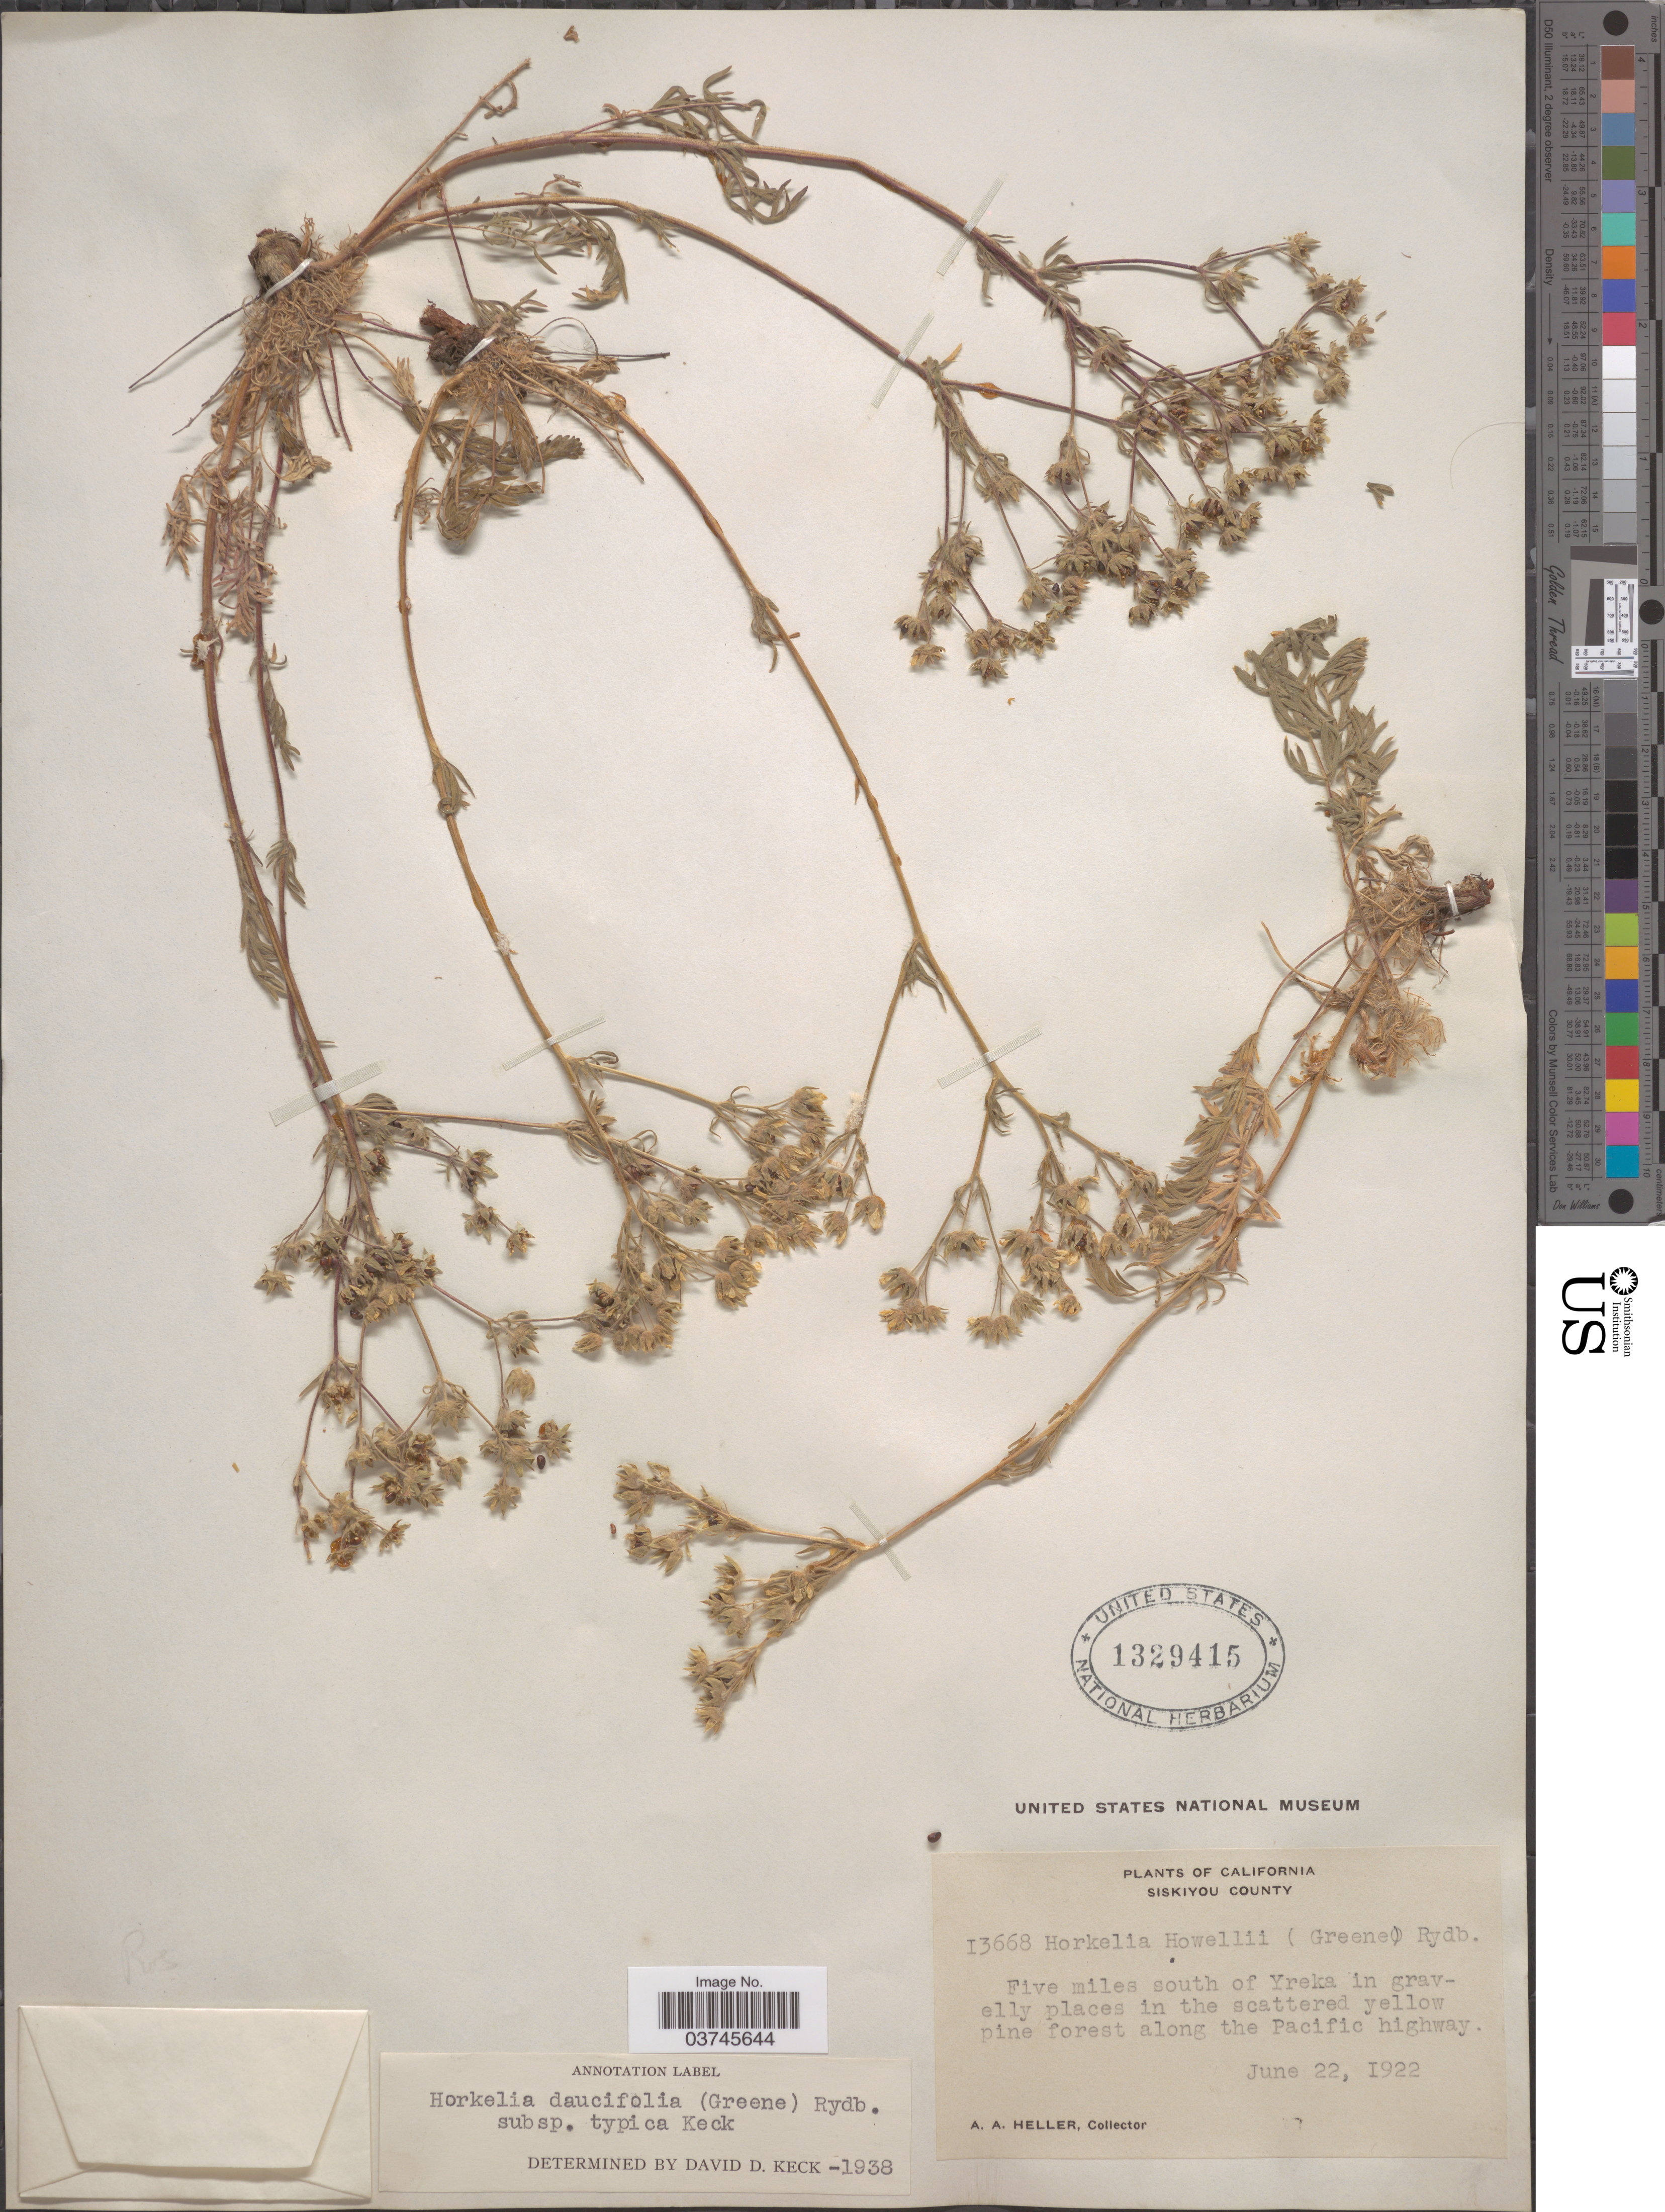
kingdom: Plantae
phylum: Tracheophyta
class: Magnoliopsida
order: Rosales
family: Rosaceae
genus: Potentilla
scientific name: Potentilla daucifolia var. daucifolia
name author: Greene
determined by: Strong, Mark T., (BOT), Smithsonian Institution - National Museum of Natural History (UNITED STATES)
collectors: A. A. Heller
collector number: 13668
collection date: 1922-06-22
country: United States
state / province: California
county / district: Siskiyou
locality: Siskiyou County. Five miles south of Yreka in gravelly places in the scattered yellow pine forest along the Pacific highway.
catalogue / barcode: US 1329415